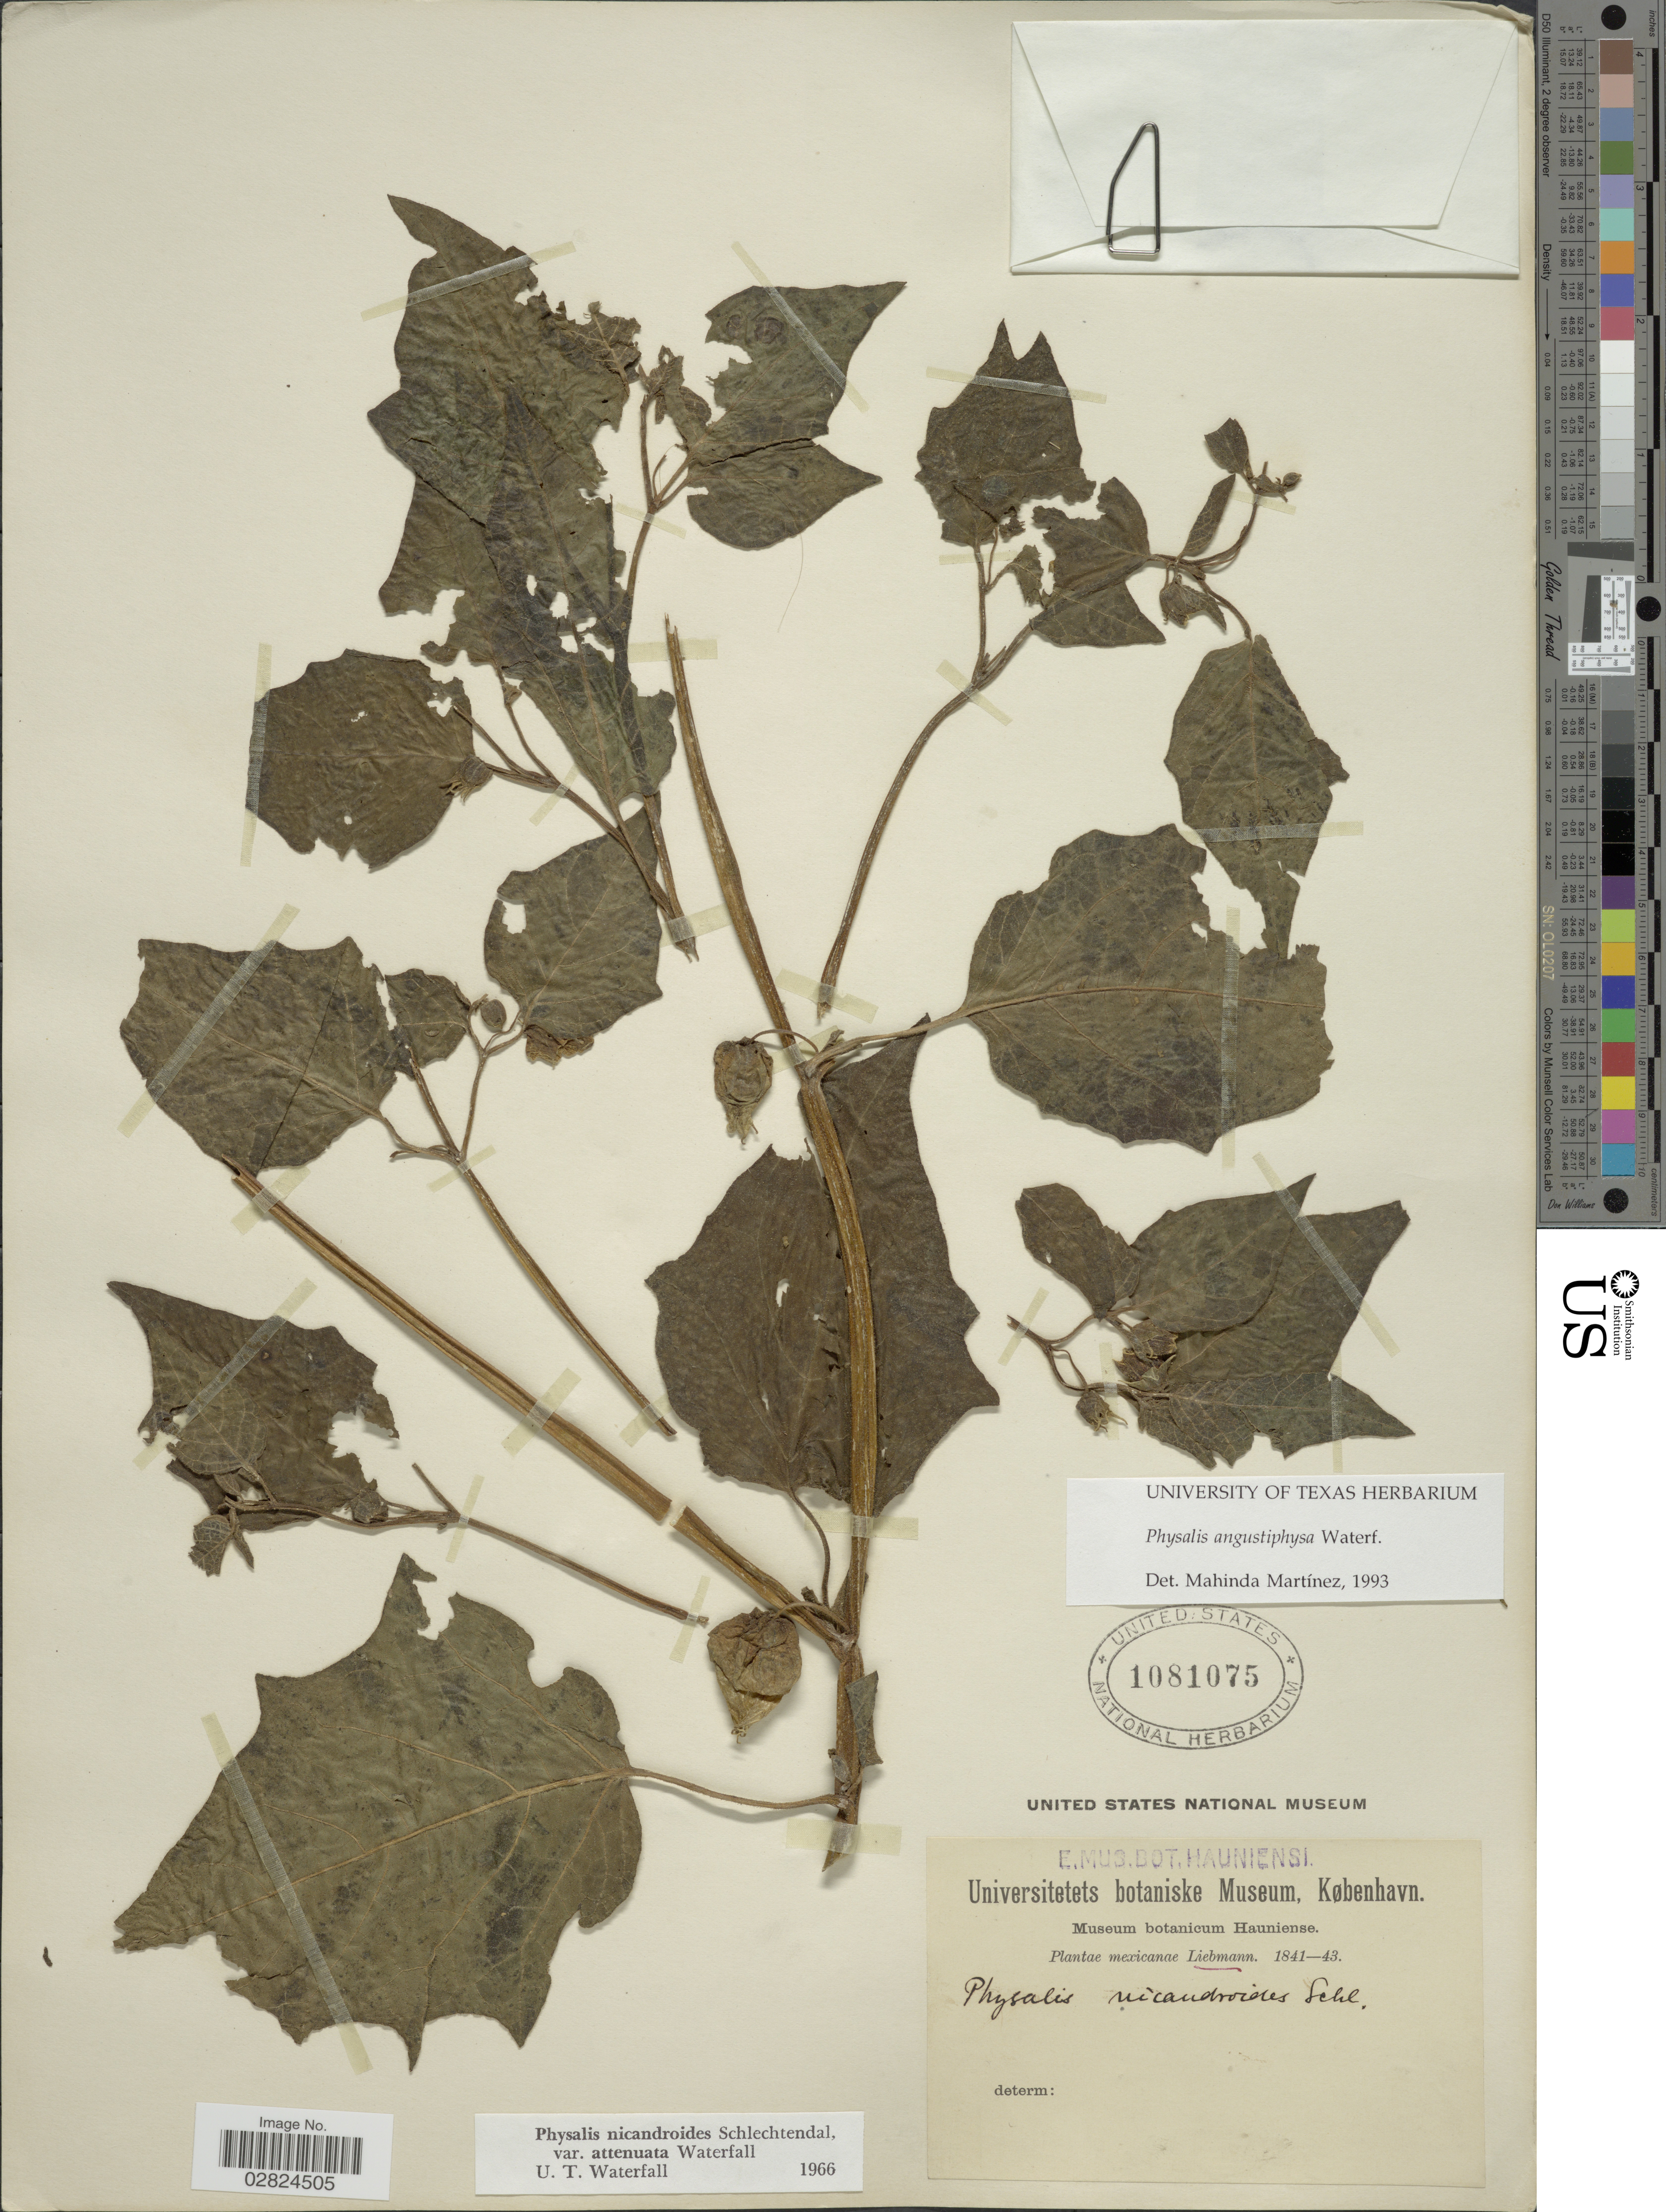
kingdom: Plantae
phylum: Tracheophyta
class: Magnoliopsida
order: Solanales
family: Solanaceae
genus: Physalis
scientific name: Physalis angustiphysa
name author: Waterf.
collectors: Liebmann, --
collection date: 1841/1943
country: Mexico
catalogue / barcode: US 1081075